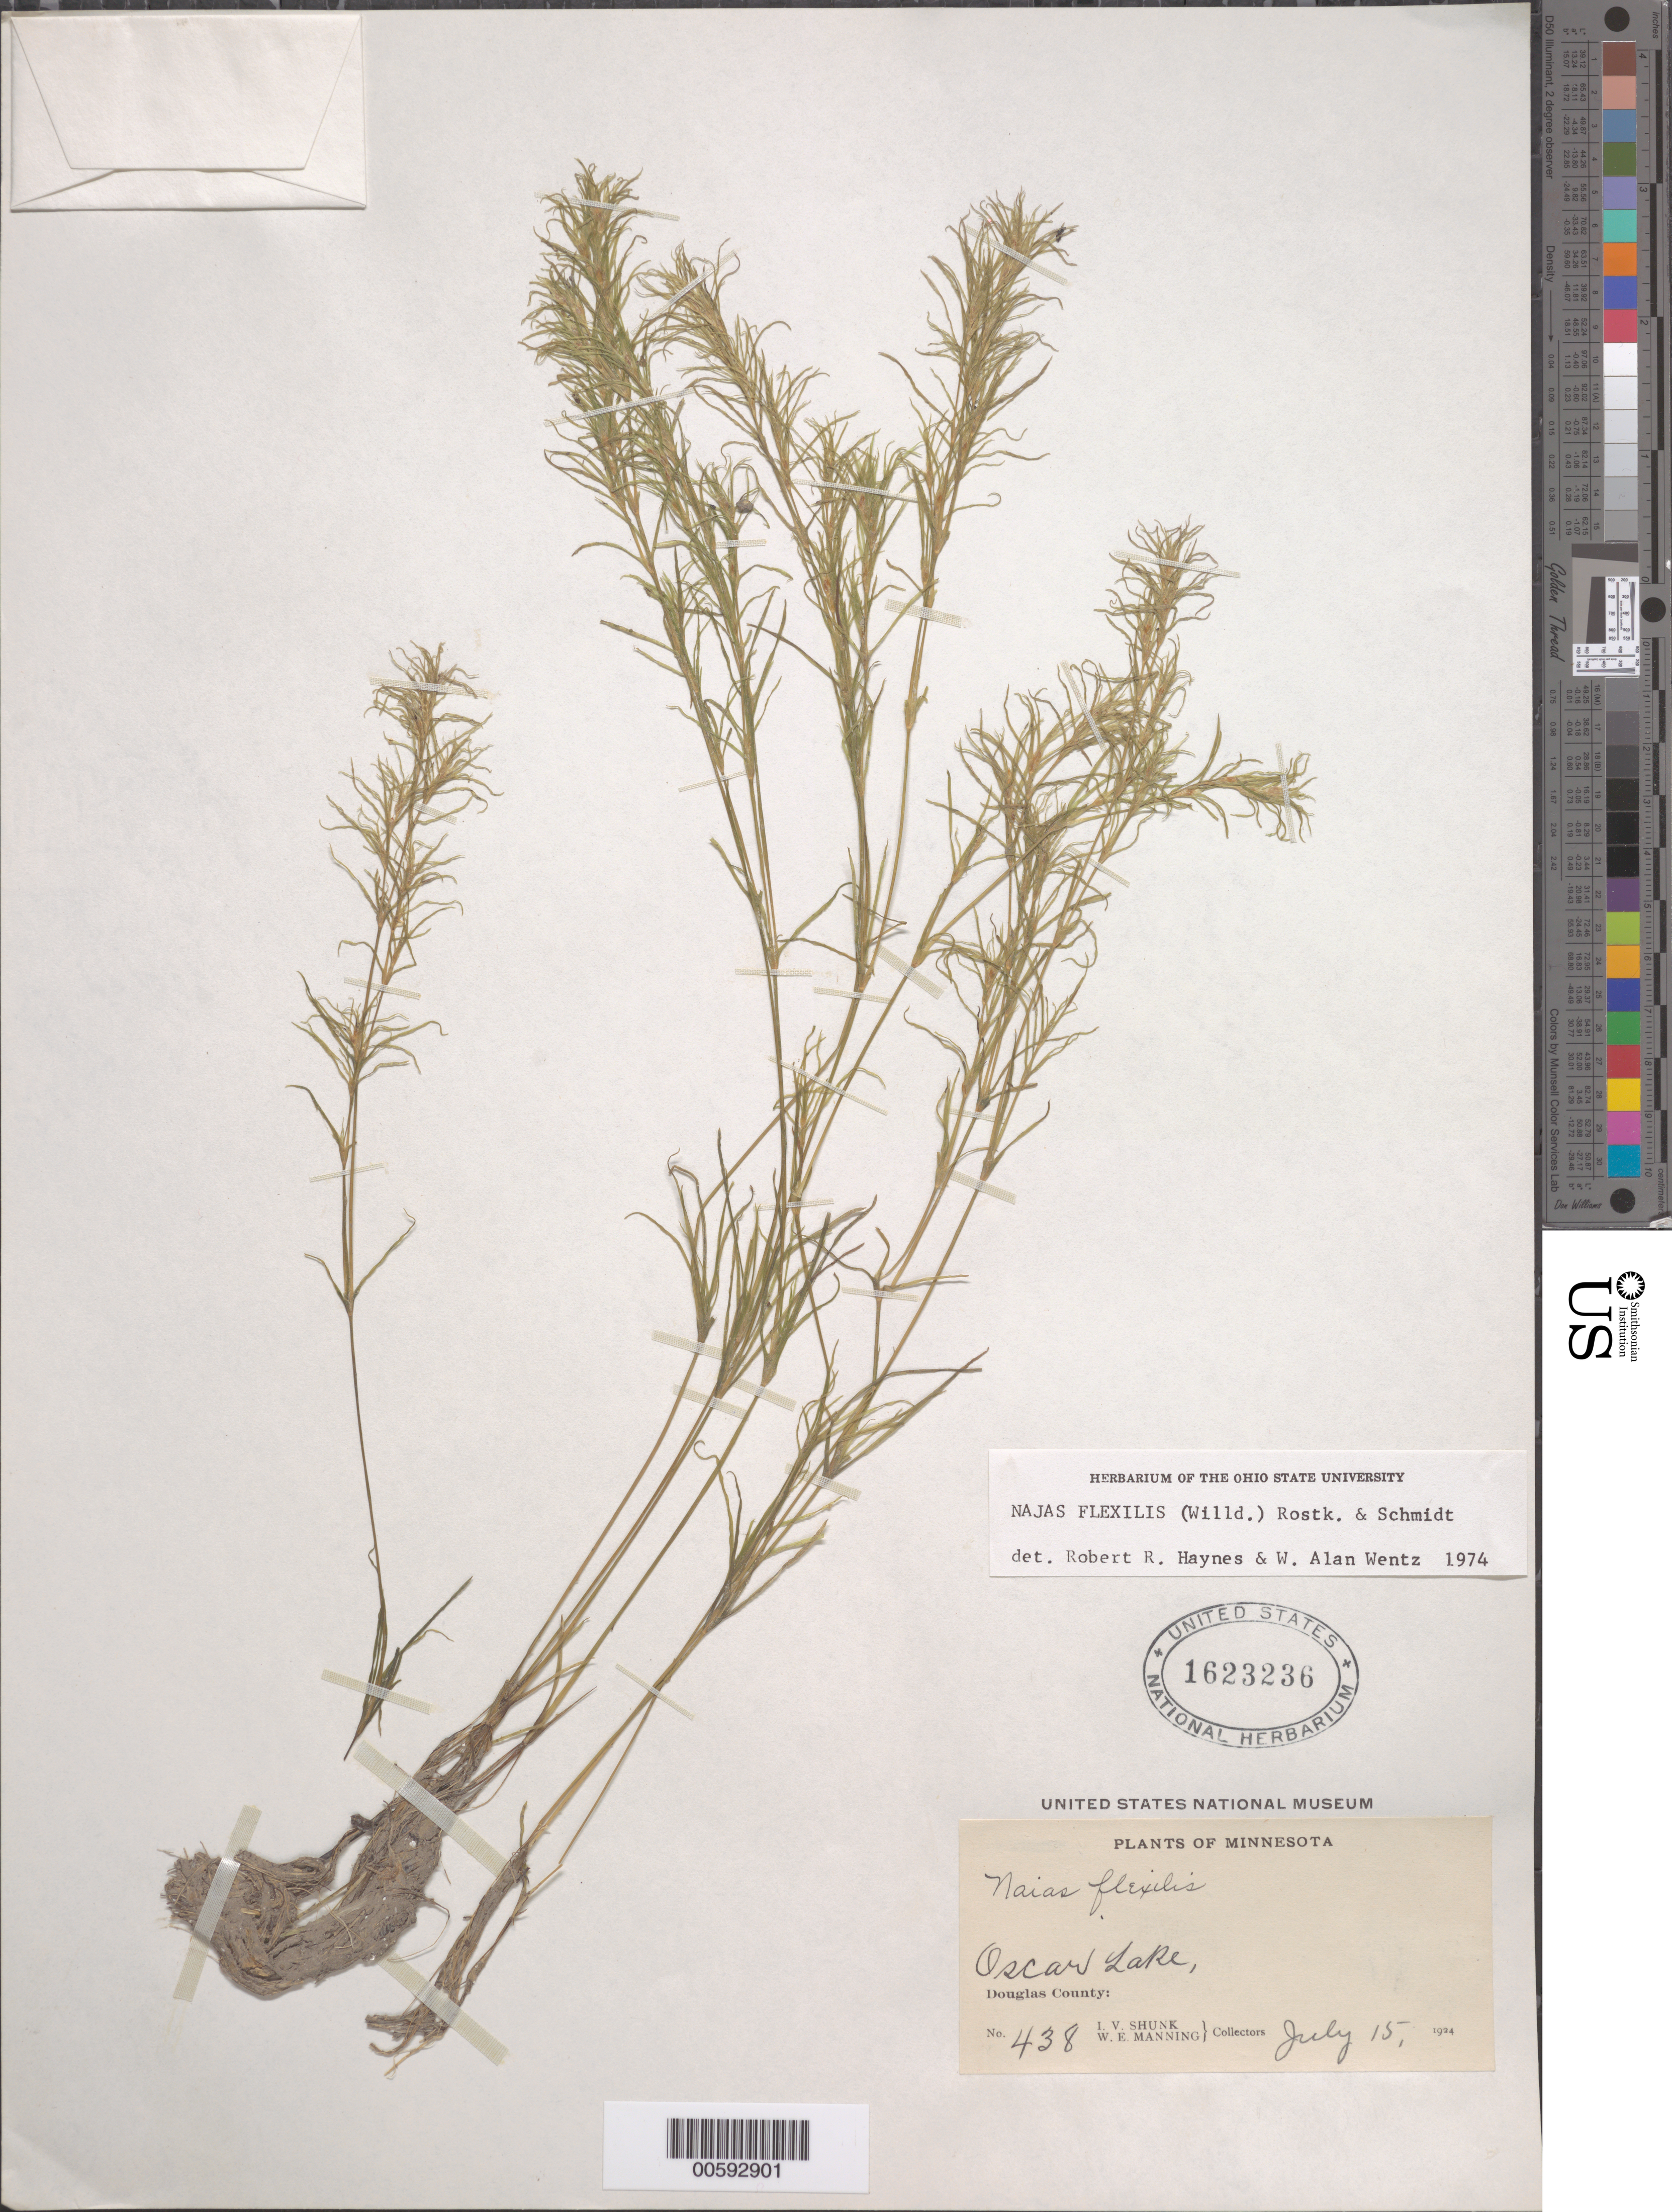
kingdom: Plantae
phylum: Tracheophyta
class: Liliopsida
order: Alismatales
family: Hydrocharitaceae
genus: Najas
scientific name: Najas flexilis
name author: (Willd.) Rostk. & Schmidt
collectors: I. Skunk & W. Manning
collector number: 438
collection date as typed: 15 Jul 1924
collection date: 1924-07-15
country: United States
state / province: Minnesota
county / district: Douglas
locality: Oscar Lake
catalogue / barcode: US 1623236